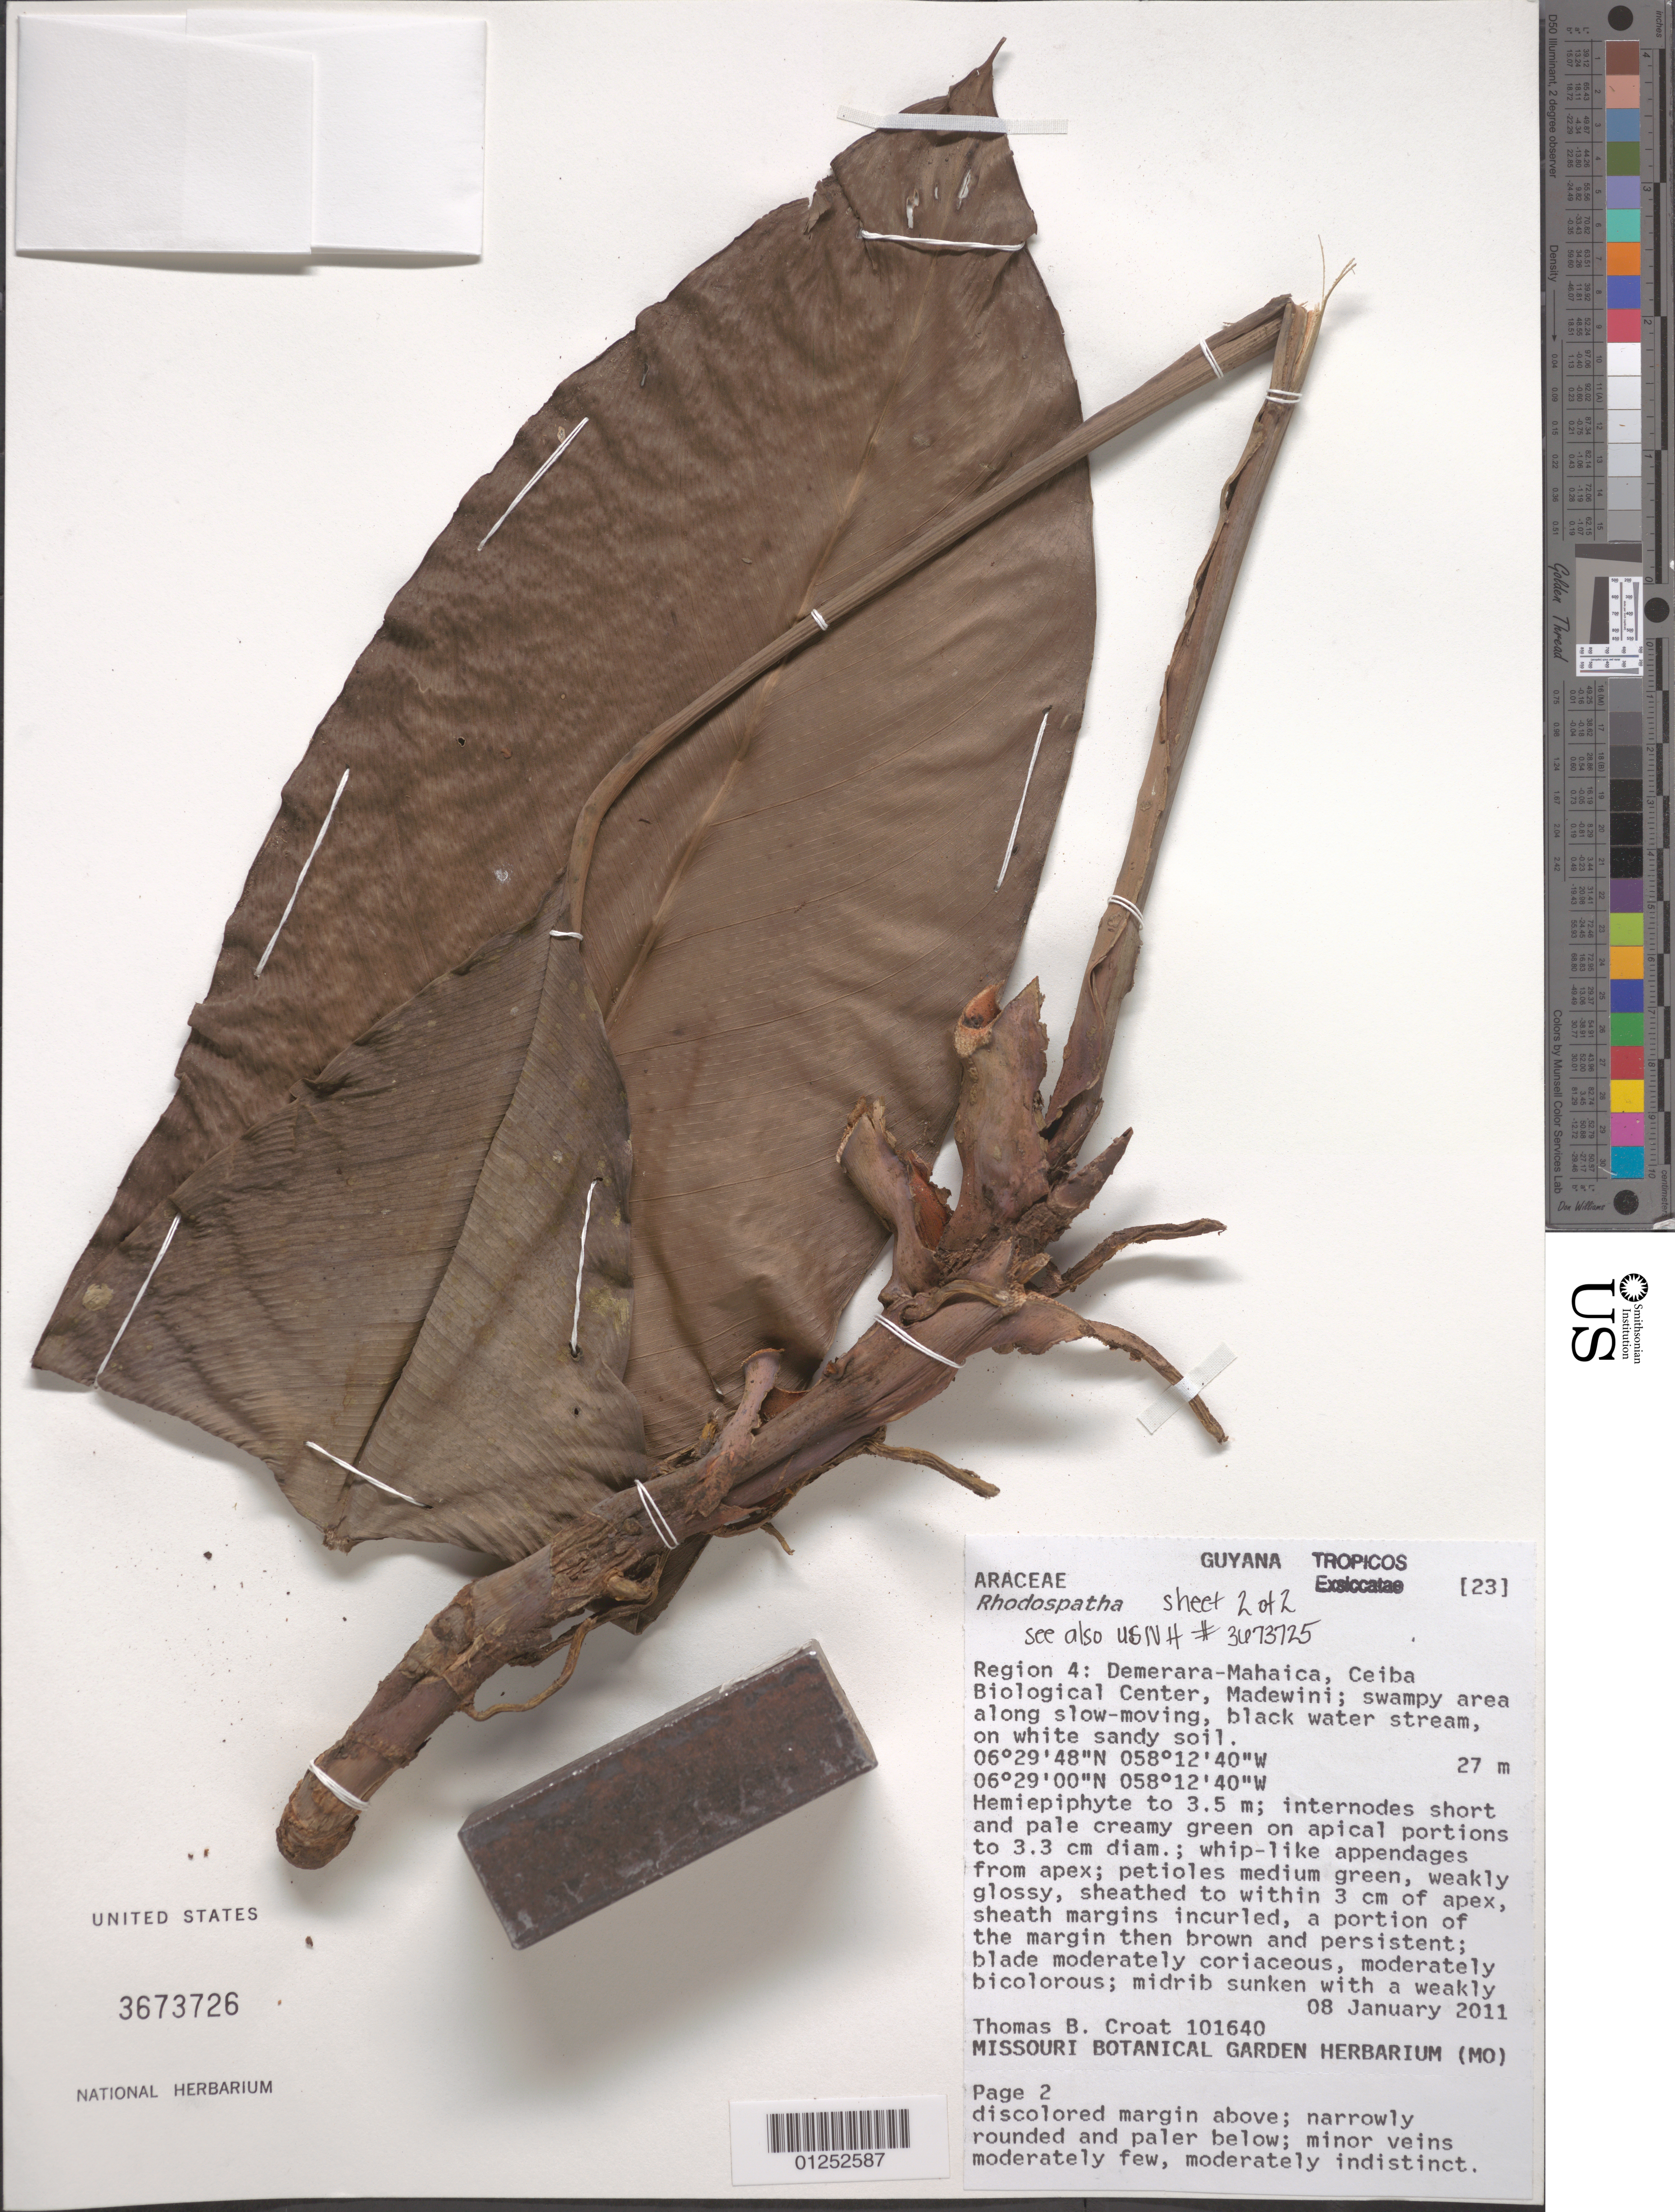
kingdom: Plantae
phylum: Tracheophyta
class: Liliopsida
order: Alismatales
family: Araceae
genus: Rhodospatha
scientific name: Rhodospatha sp.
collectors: T. B. Croat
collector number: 101640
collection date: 2011-01-08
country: Guyana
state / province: Demerara-Mahaica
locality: Ceiba Biological Center, Madewini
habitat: Swampy area along slow-moving, black water stream, on white sandy soil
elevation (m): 27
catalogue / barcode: US 3673726